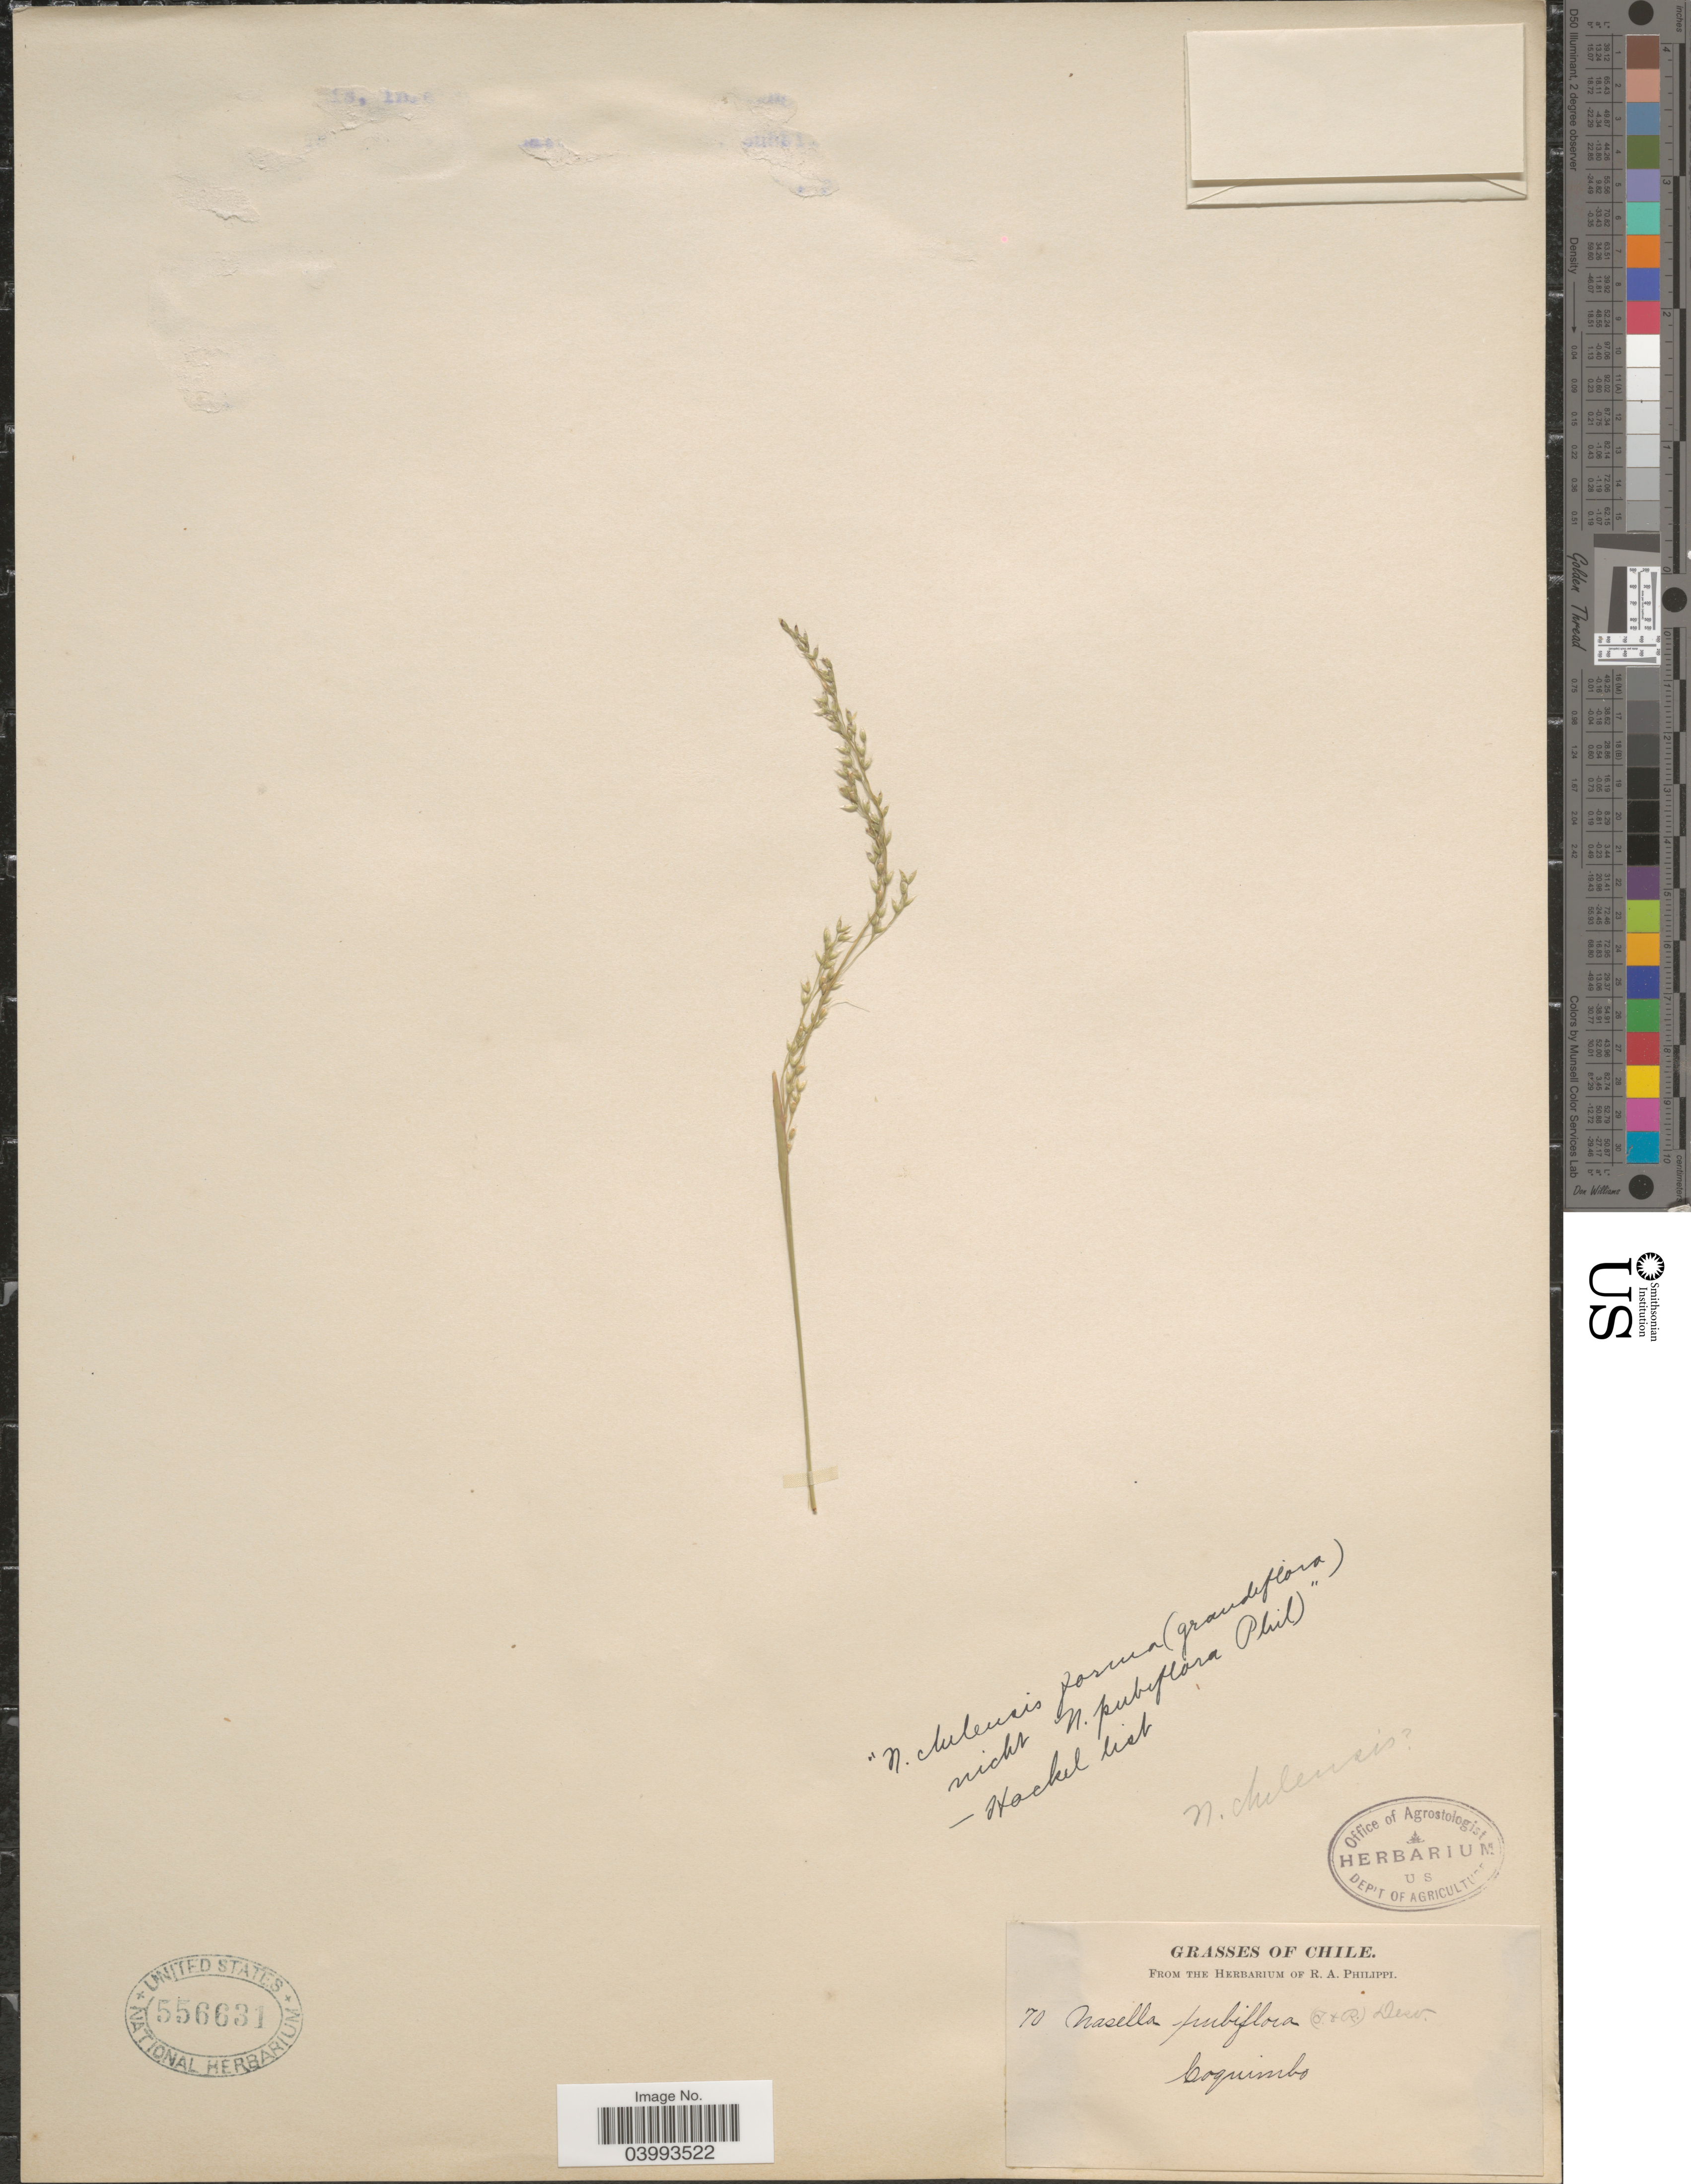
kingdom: Plantae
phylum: Tracheophyta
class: Liliopsida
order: Poales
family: Poaceae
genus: Nassella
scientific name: Nassella chilensis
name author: (Trin.) É. Desv.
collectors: ex. herb. R.A. Philippi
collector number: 70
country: Chile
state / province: Coquimbo (IV)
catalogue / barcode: US 556631